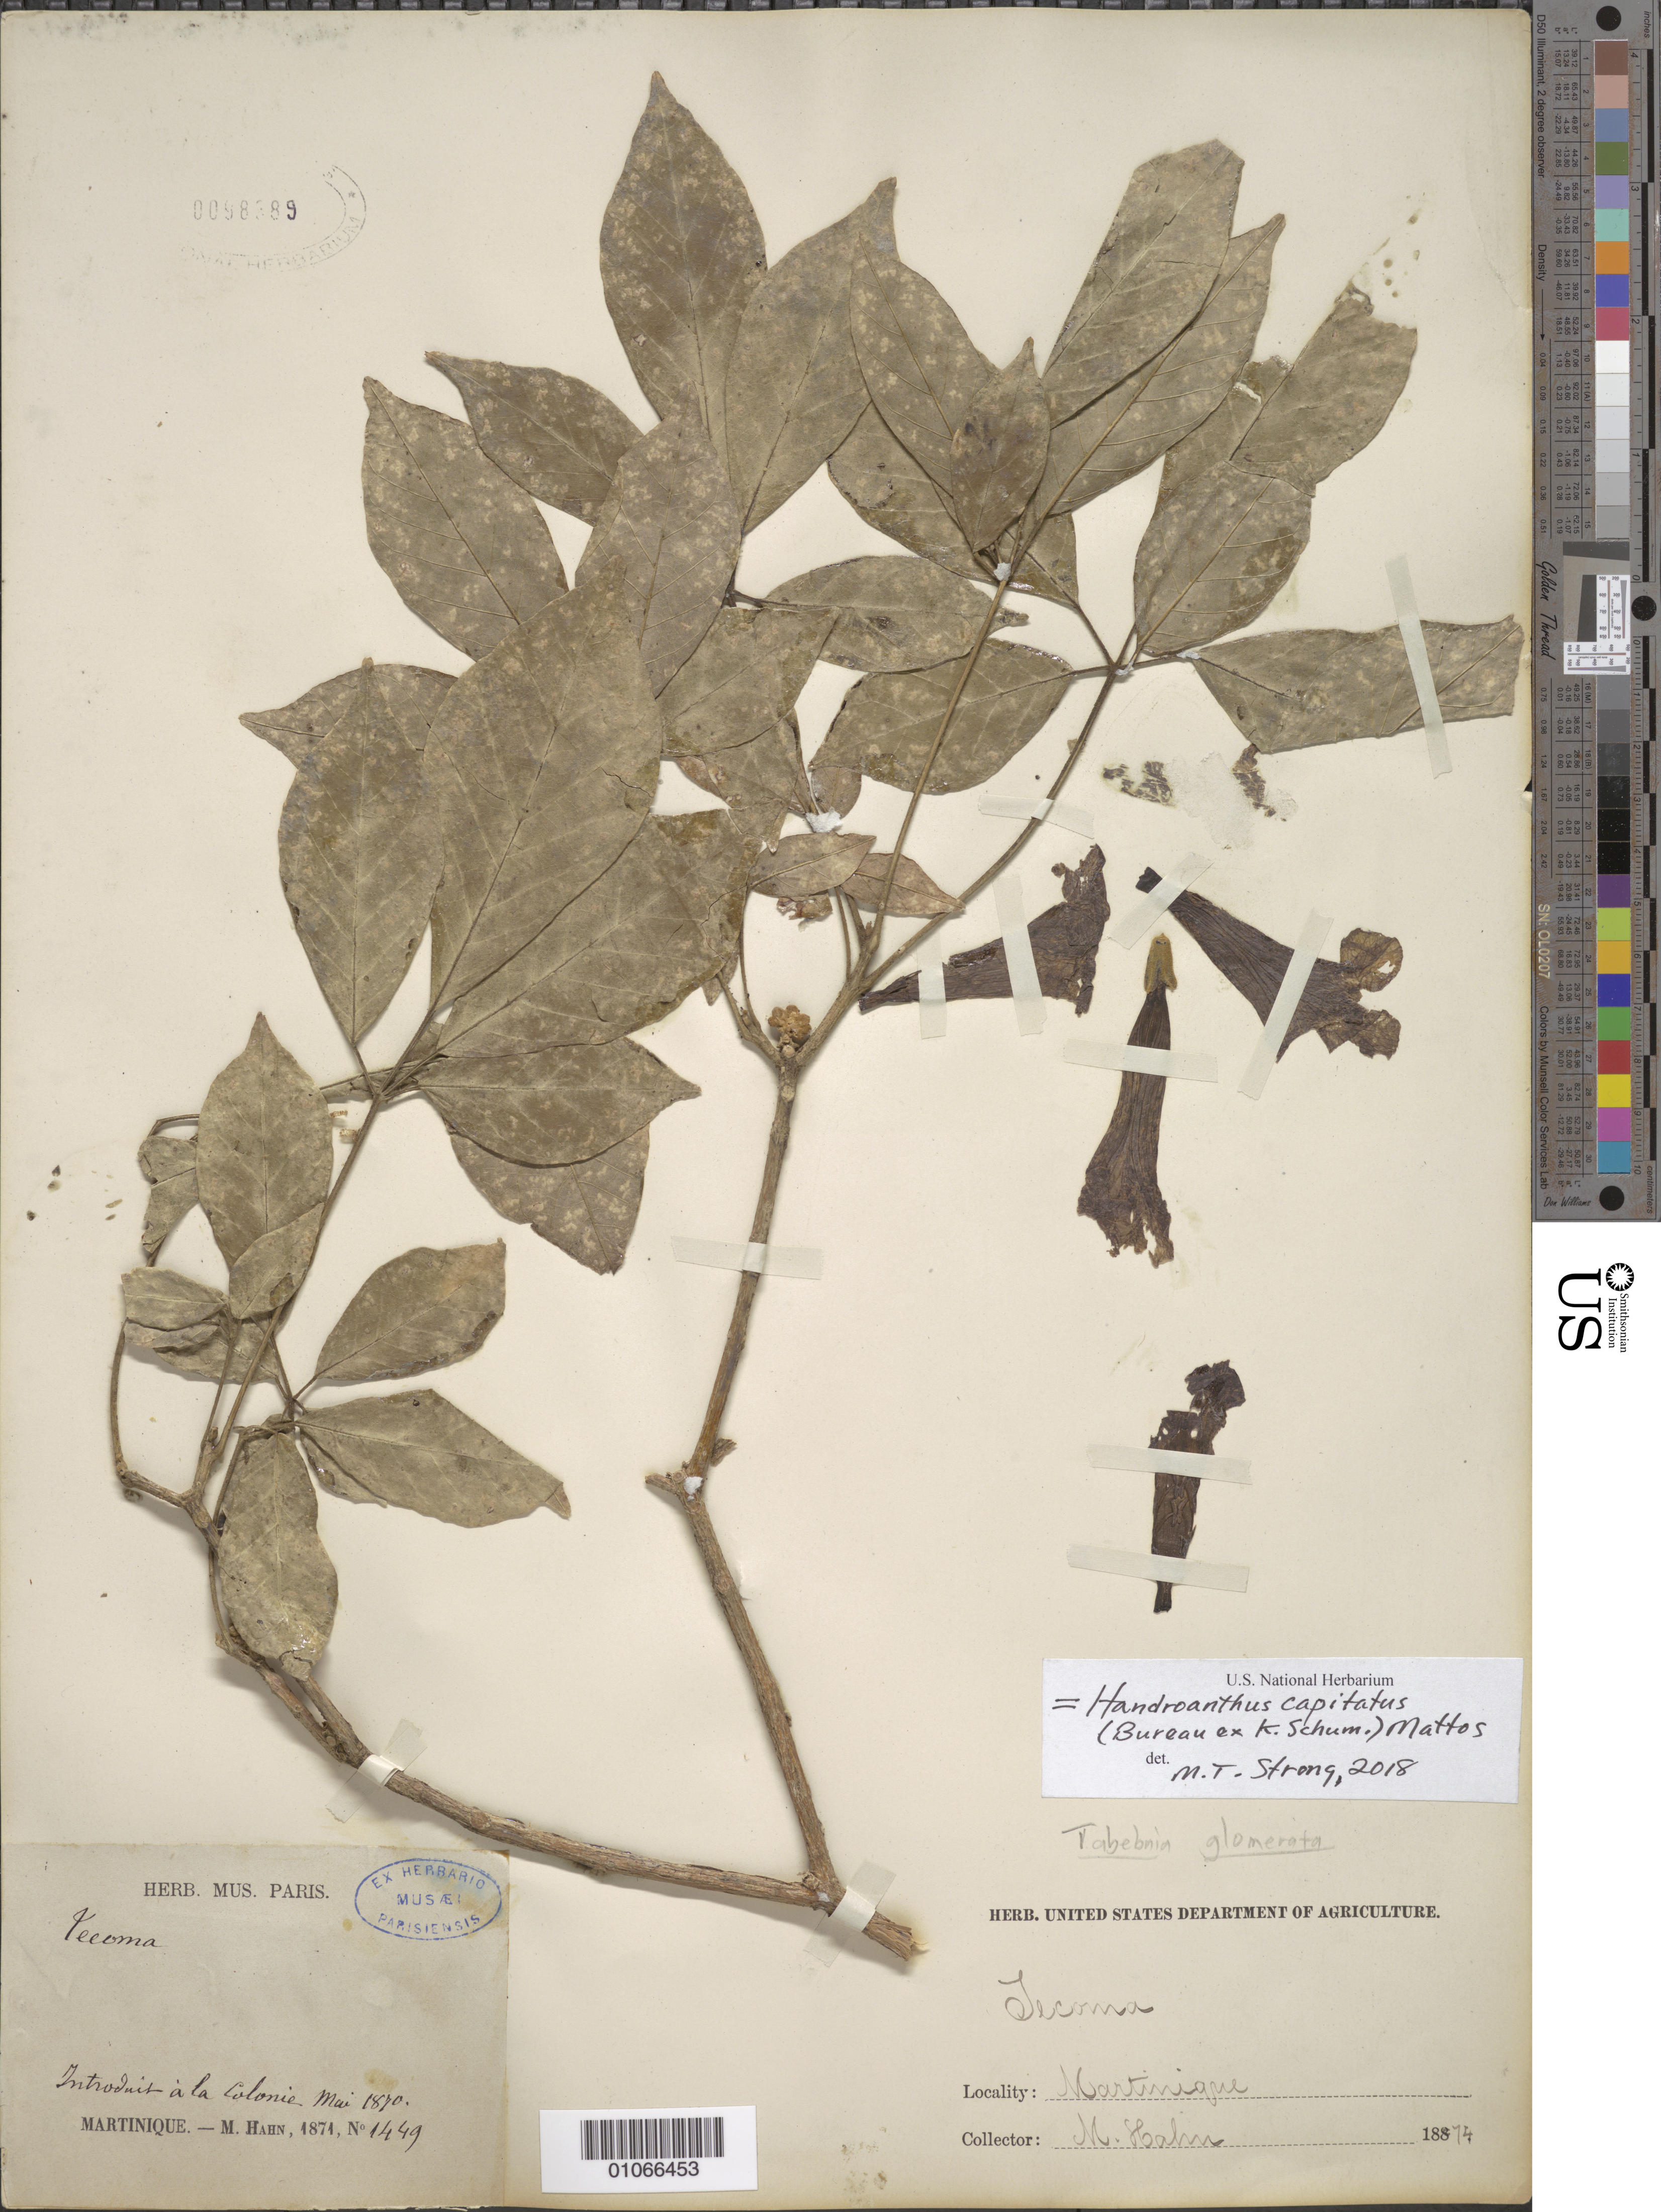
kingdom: Plantae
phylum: Tracheophyta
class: Magnoliopsida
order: Lamiales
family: Bignoniaceae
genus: Handroanthus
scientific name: Handroanthus capitatus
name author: (Bureau ex K. Schum.) Mattos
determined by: Strong, M. T., (US), Smithsonian Institution - National Museum of Natural History (UNITED STATES)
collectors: M. Hahn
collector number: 1449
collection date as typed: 01 Jan 1874 to 31 Dec 1874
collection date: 1874-01-01/1874-12-31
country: Martinique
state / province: Saint-Pierre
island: Martinique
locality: Case-Pilote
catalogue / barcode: US 98389